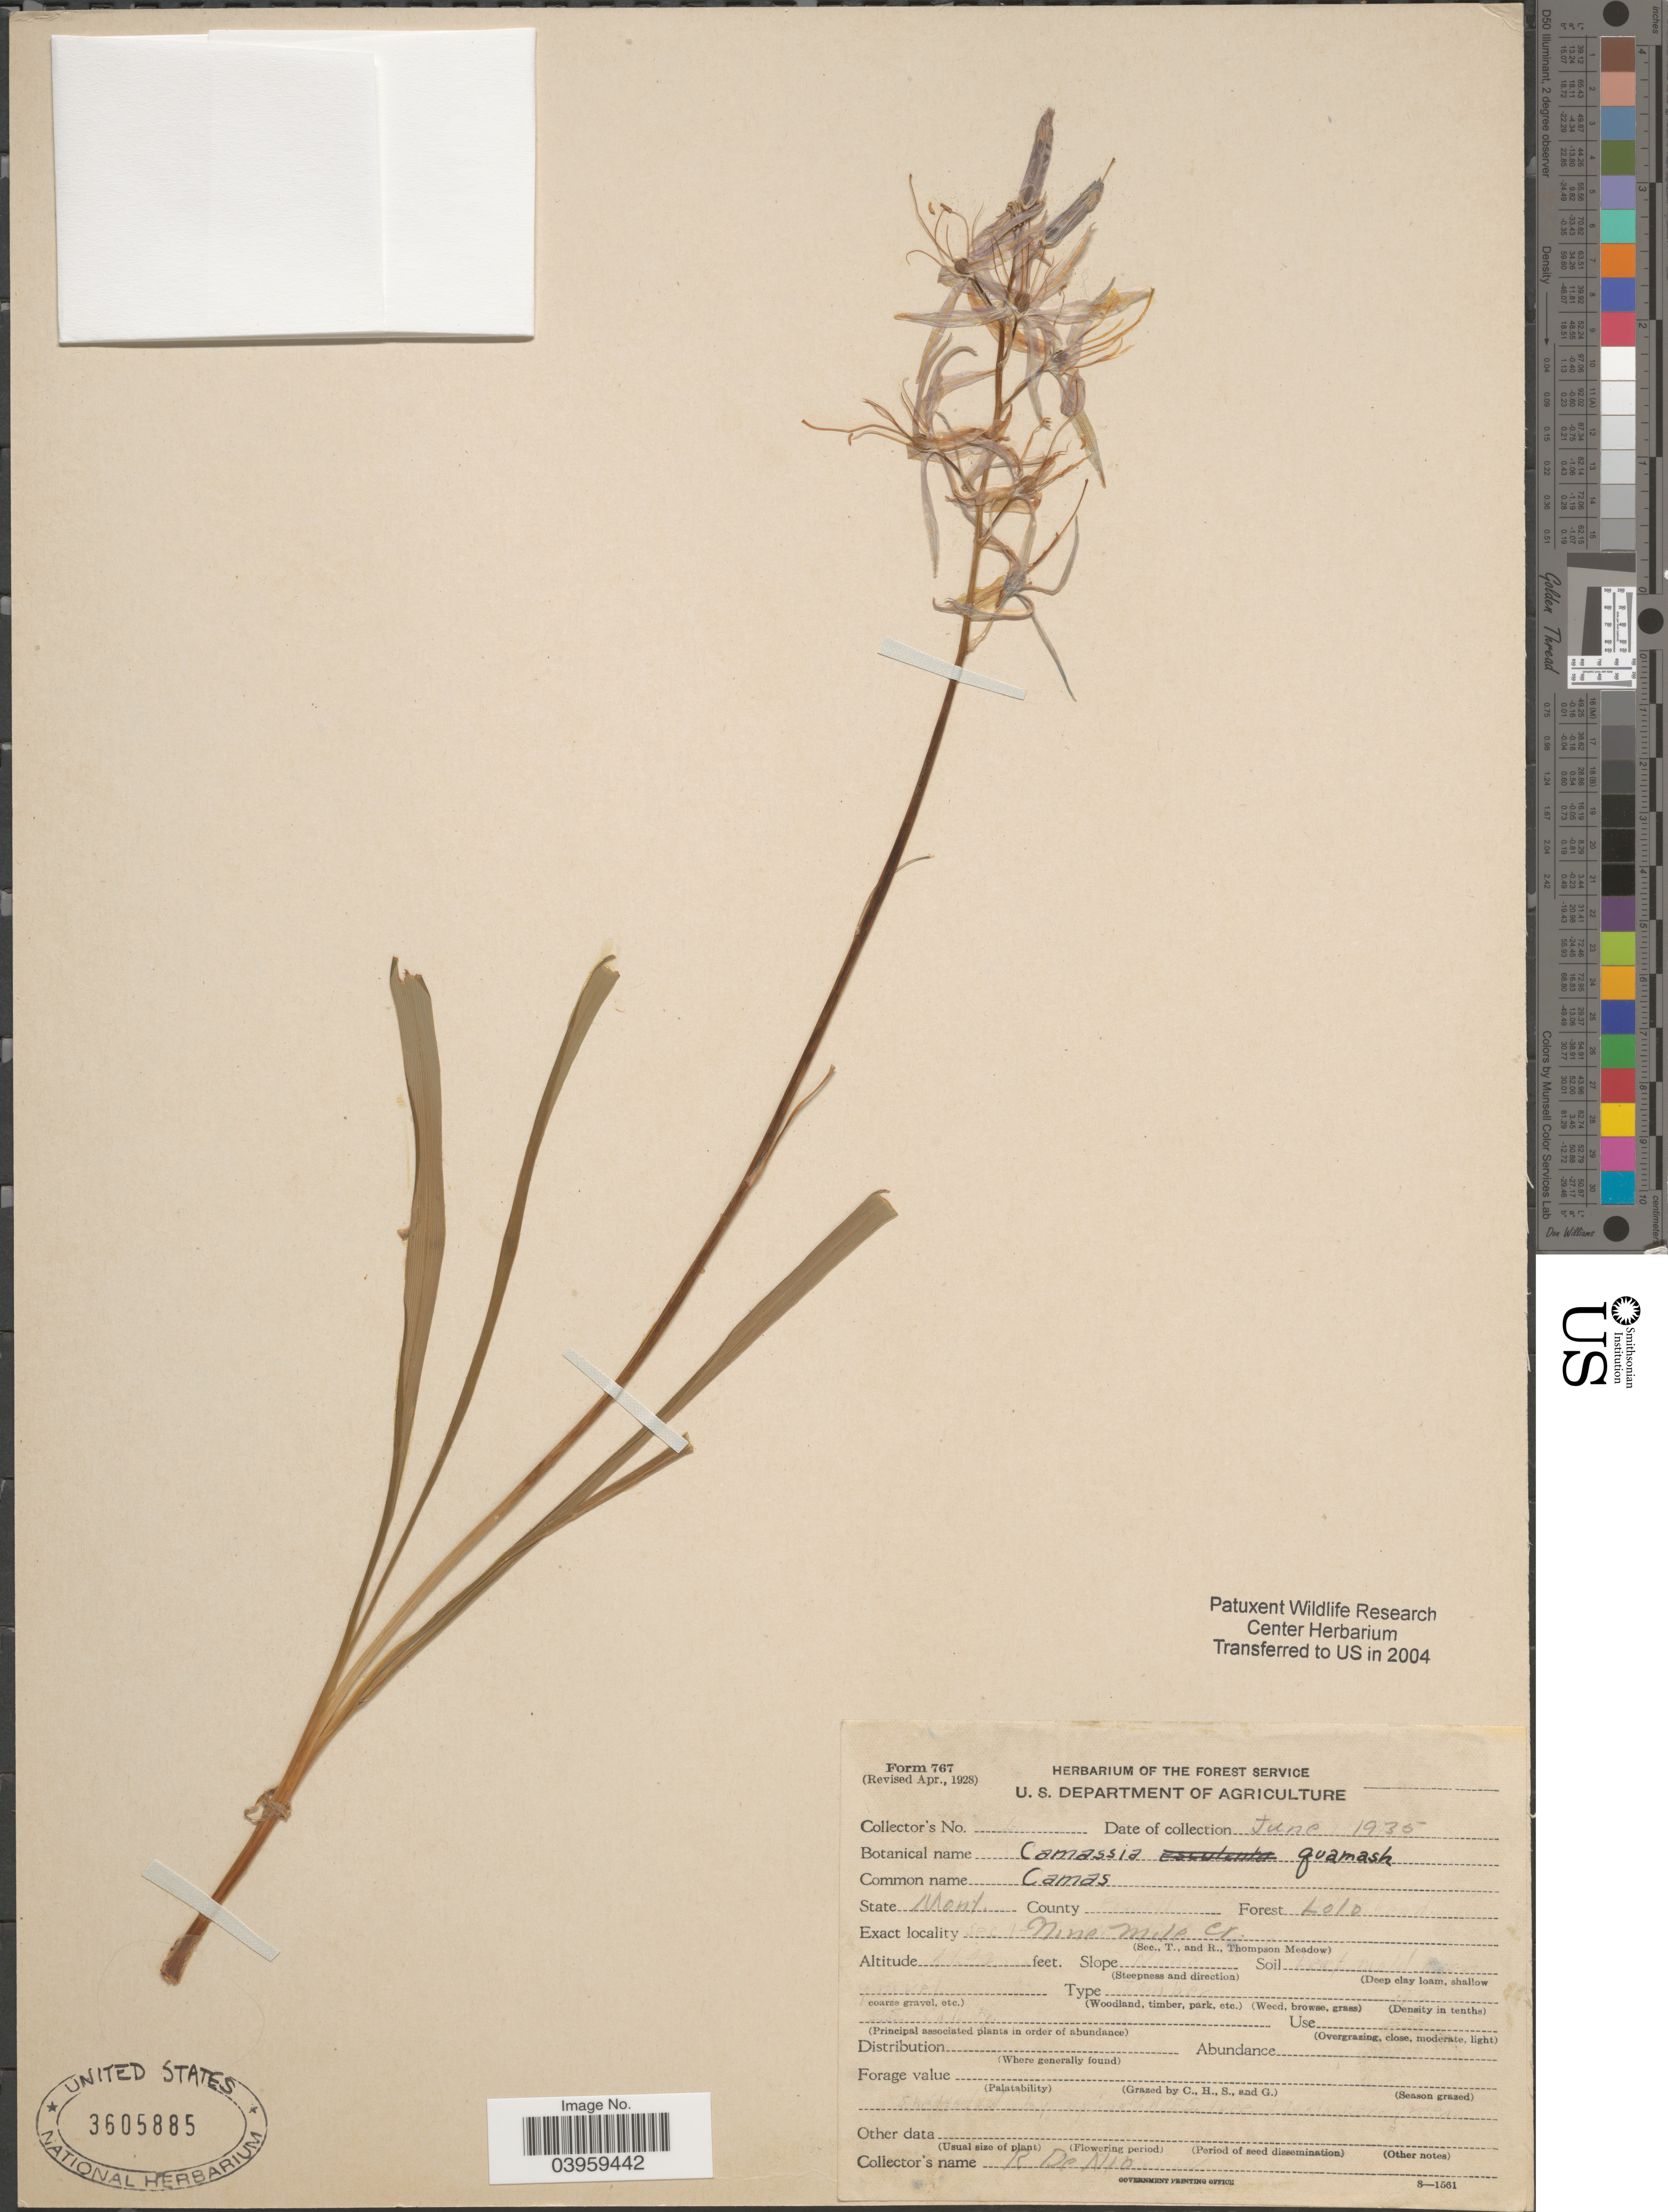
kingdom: Plantae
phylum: Tracheophyta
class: Liliopsida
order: Asparagales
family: Asparagaceae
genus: Camassia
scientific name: Camassia quamash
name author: (Pursh) Greene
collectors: R. Denio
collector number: !6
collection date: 1935-06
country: United States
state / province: Montana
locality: Forest Lolo. Nine Mile Cr.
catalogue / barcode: US 3605885